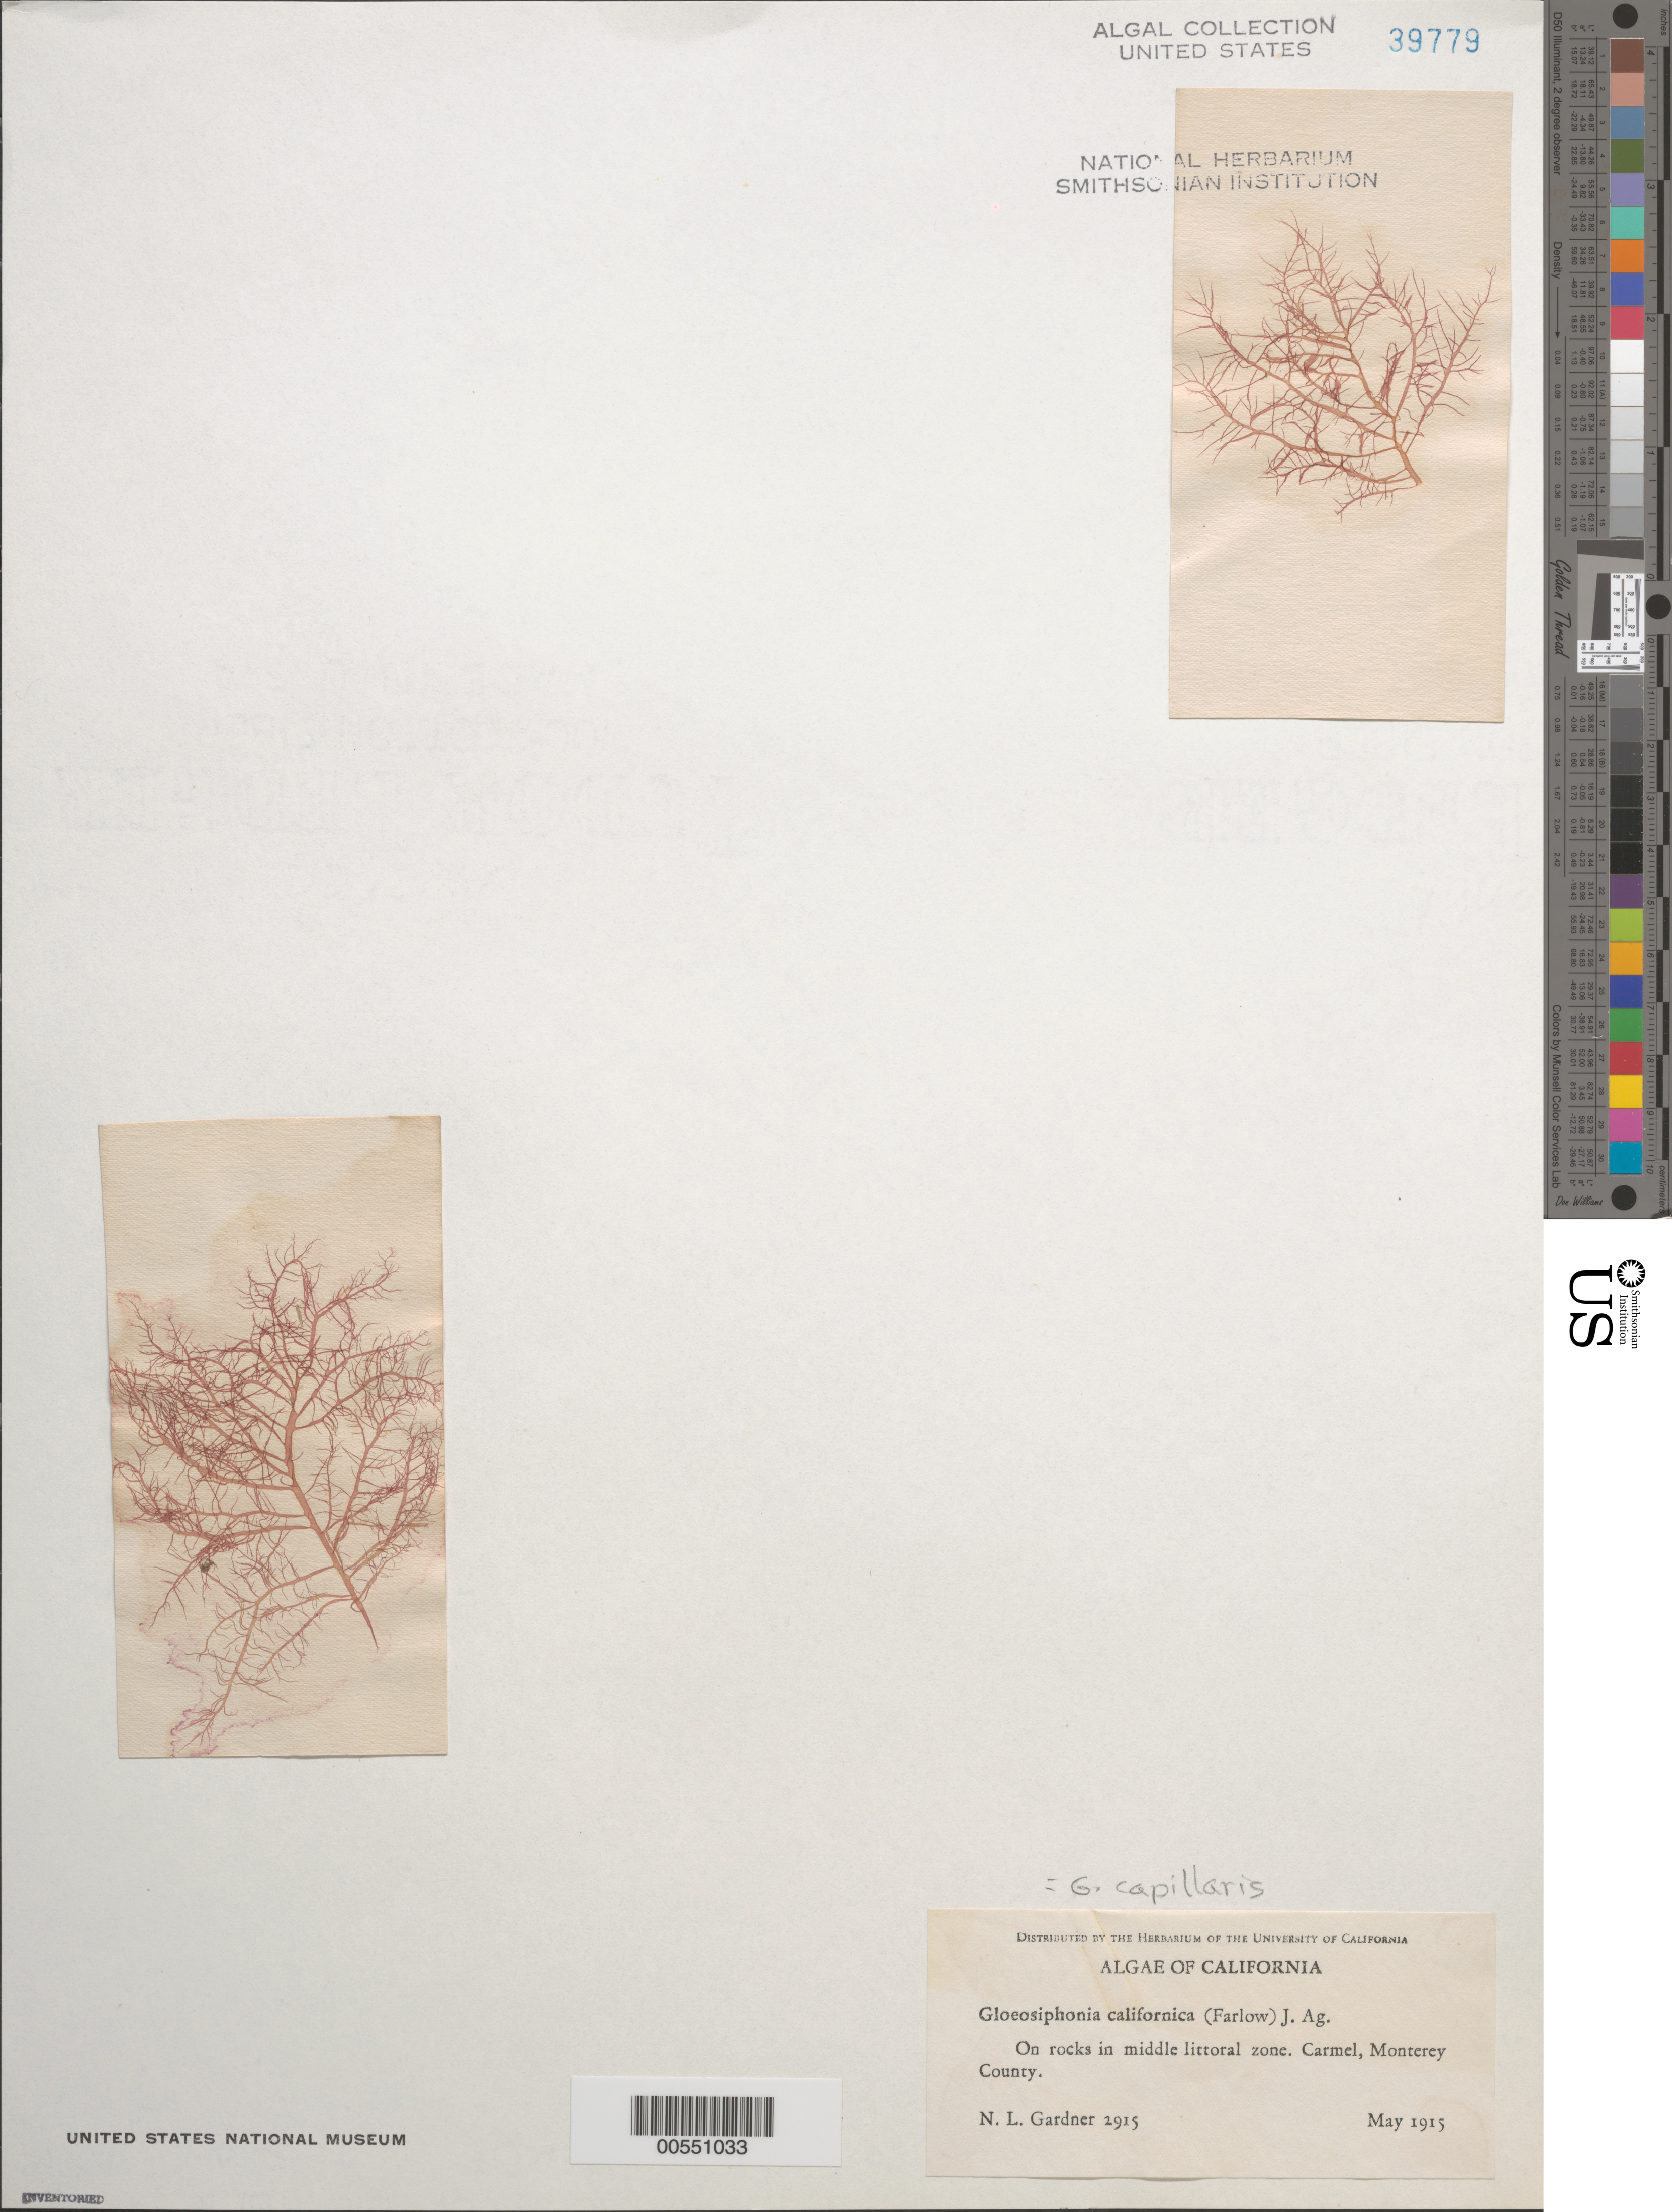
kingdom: Plantae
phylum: Rhodophyta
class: Florideophyceae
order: Gigartinales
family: Gloiosiphoniaceae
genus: Gloiosiphonia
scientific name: Gloiosiphonia capillaris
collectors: N. Gardner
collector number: NLG 2915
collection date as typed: May 1915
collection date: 1915-05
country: United States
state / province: California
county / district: Monterey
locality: Carmel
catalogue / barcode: US 39779